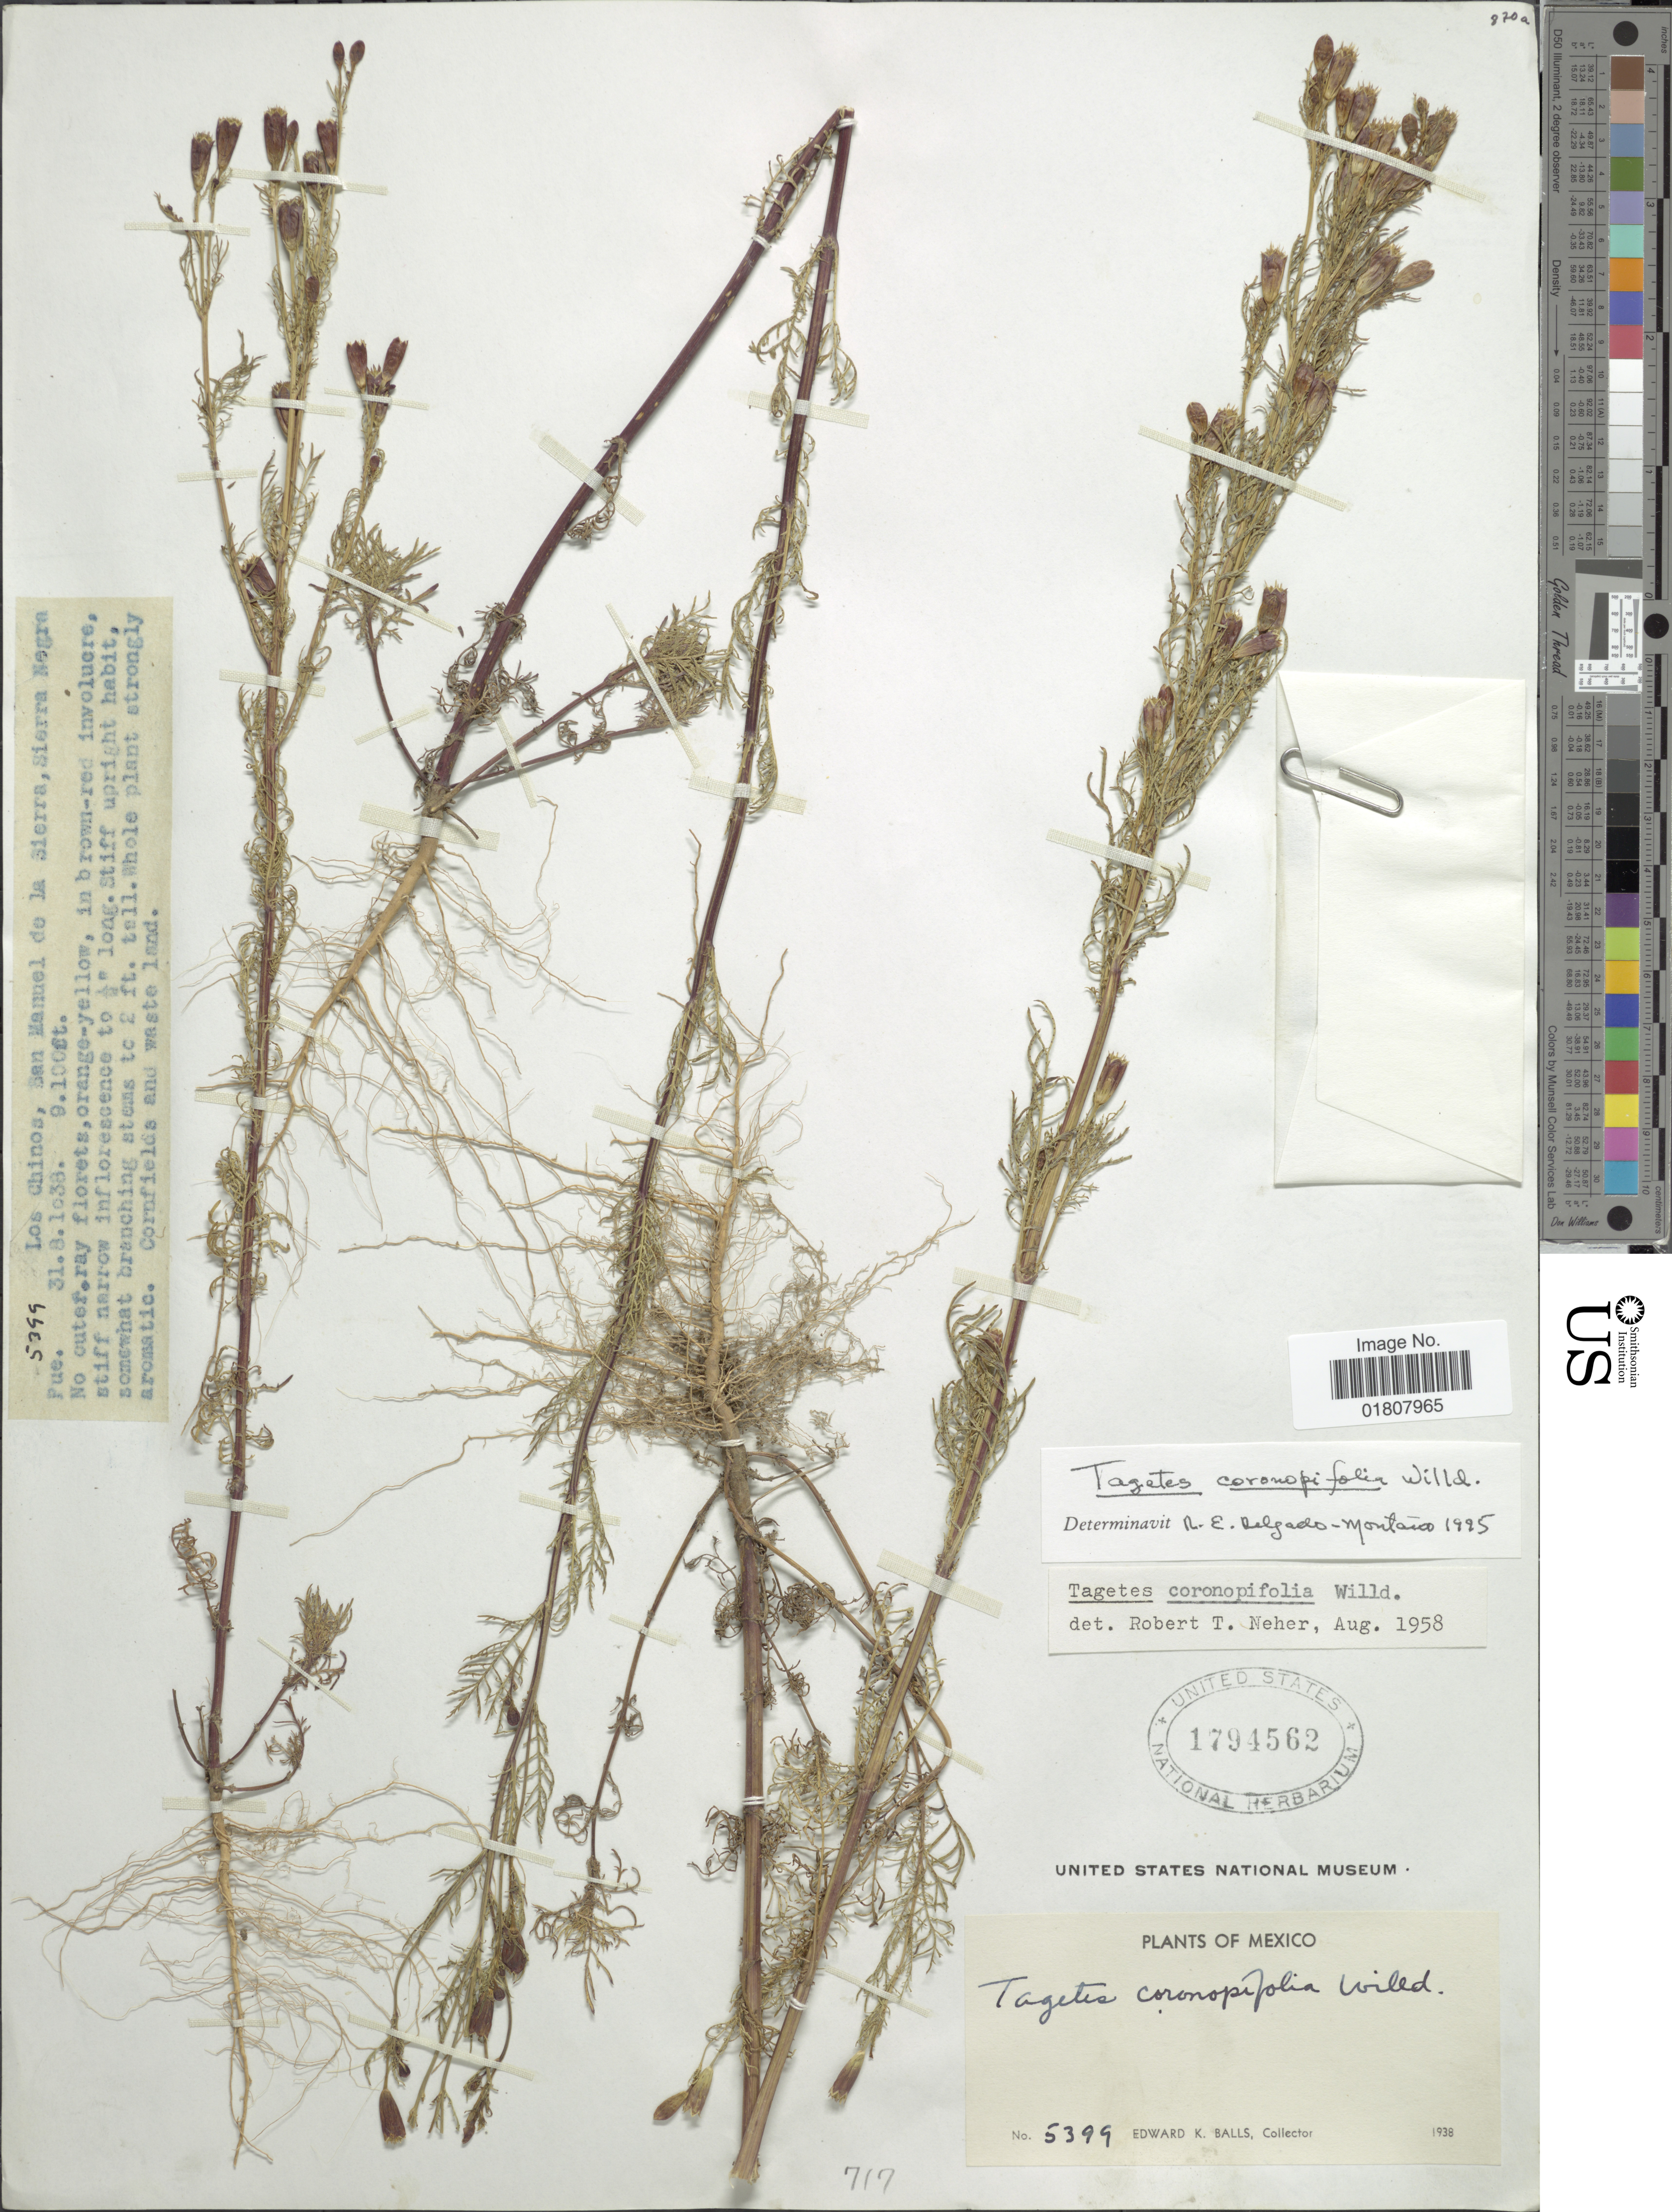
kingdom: Plantae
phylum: Tracheophyta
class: Magnoliopsida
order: Asterales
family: Asteraceae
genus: Tagetes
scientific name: Tagetes coronopifolia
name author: Willd.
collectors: E. K. Balls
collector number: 5399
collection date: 1938-08-31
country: Mexico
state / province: Puebla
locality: Los Chinos, San Manuel de la Sierra, Sierra Negra, Pue.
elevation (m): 2774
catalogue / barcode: US 1794562